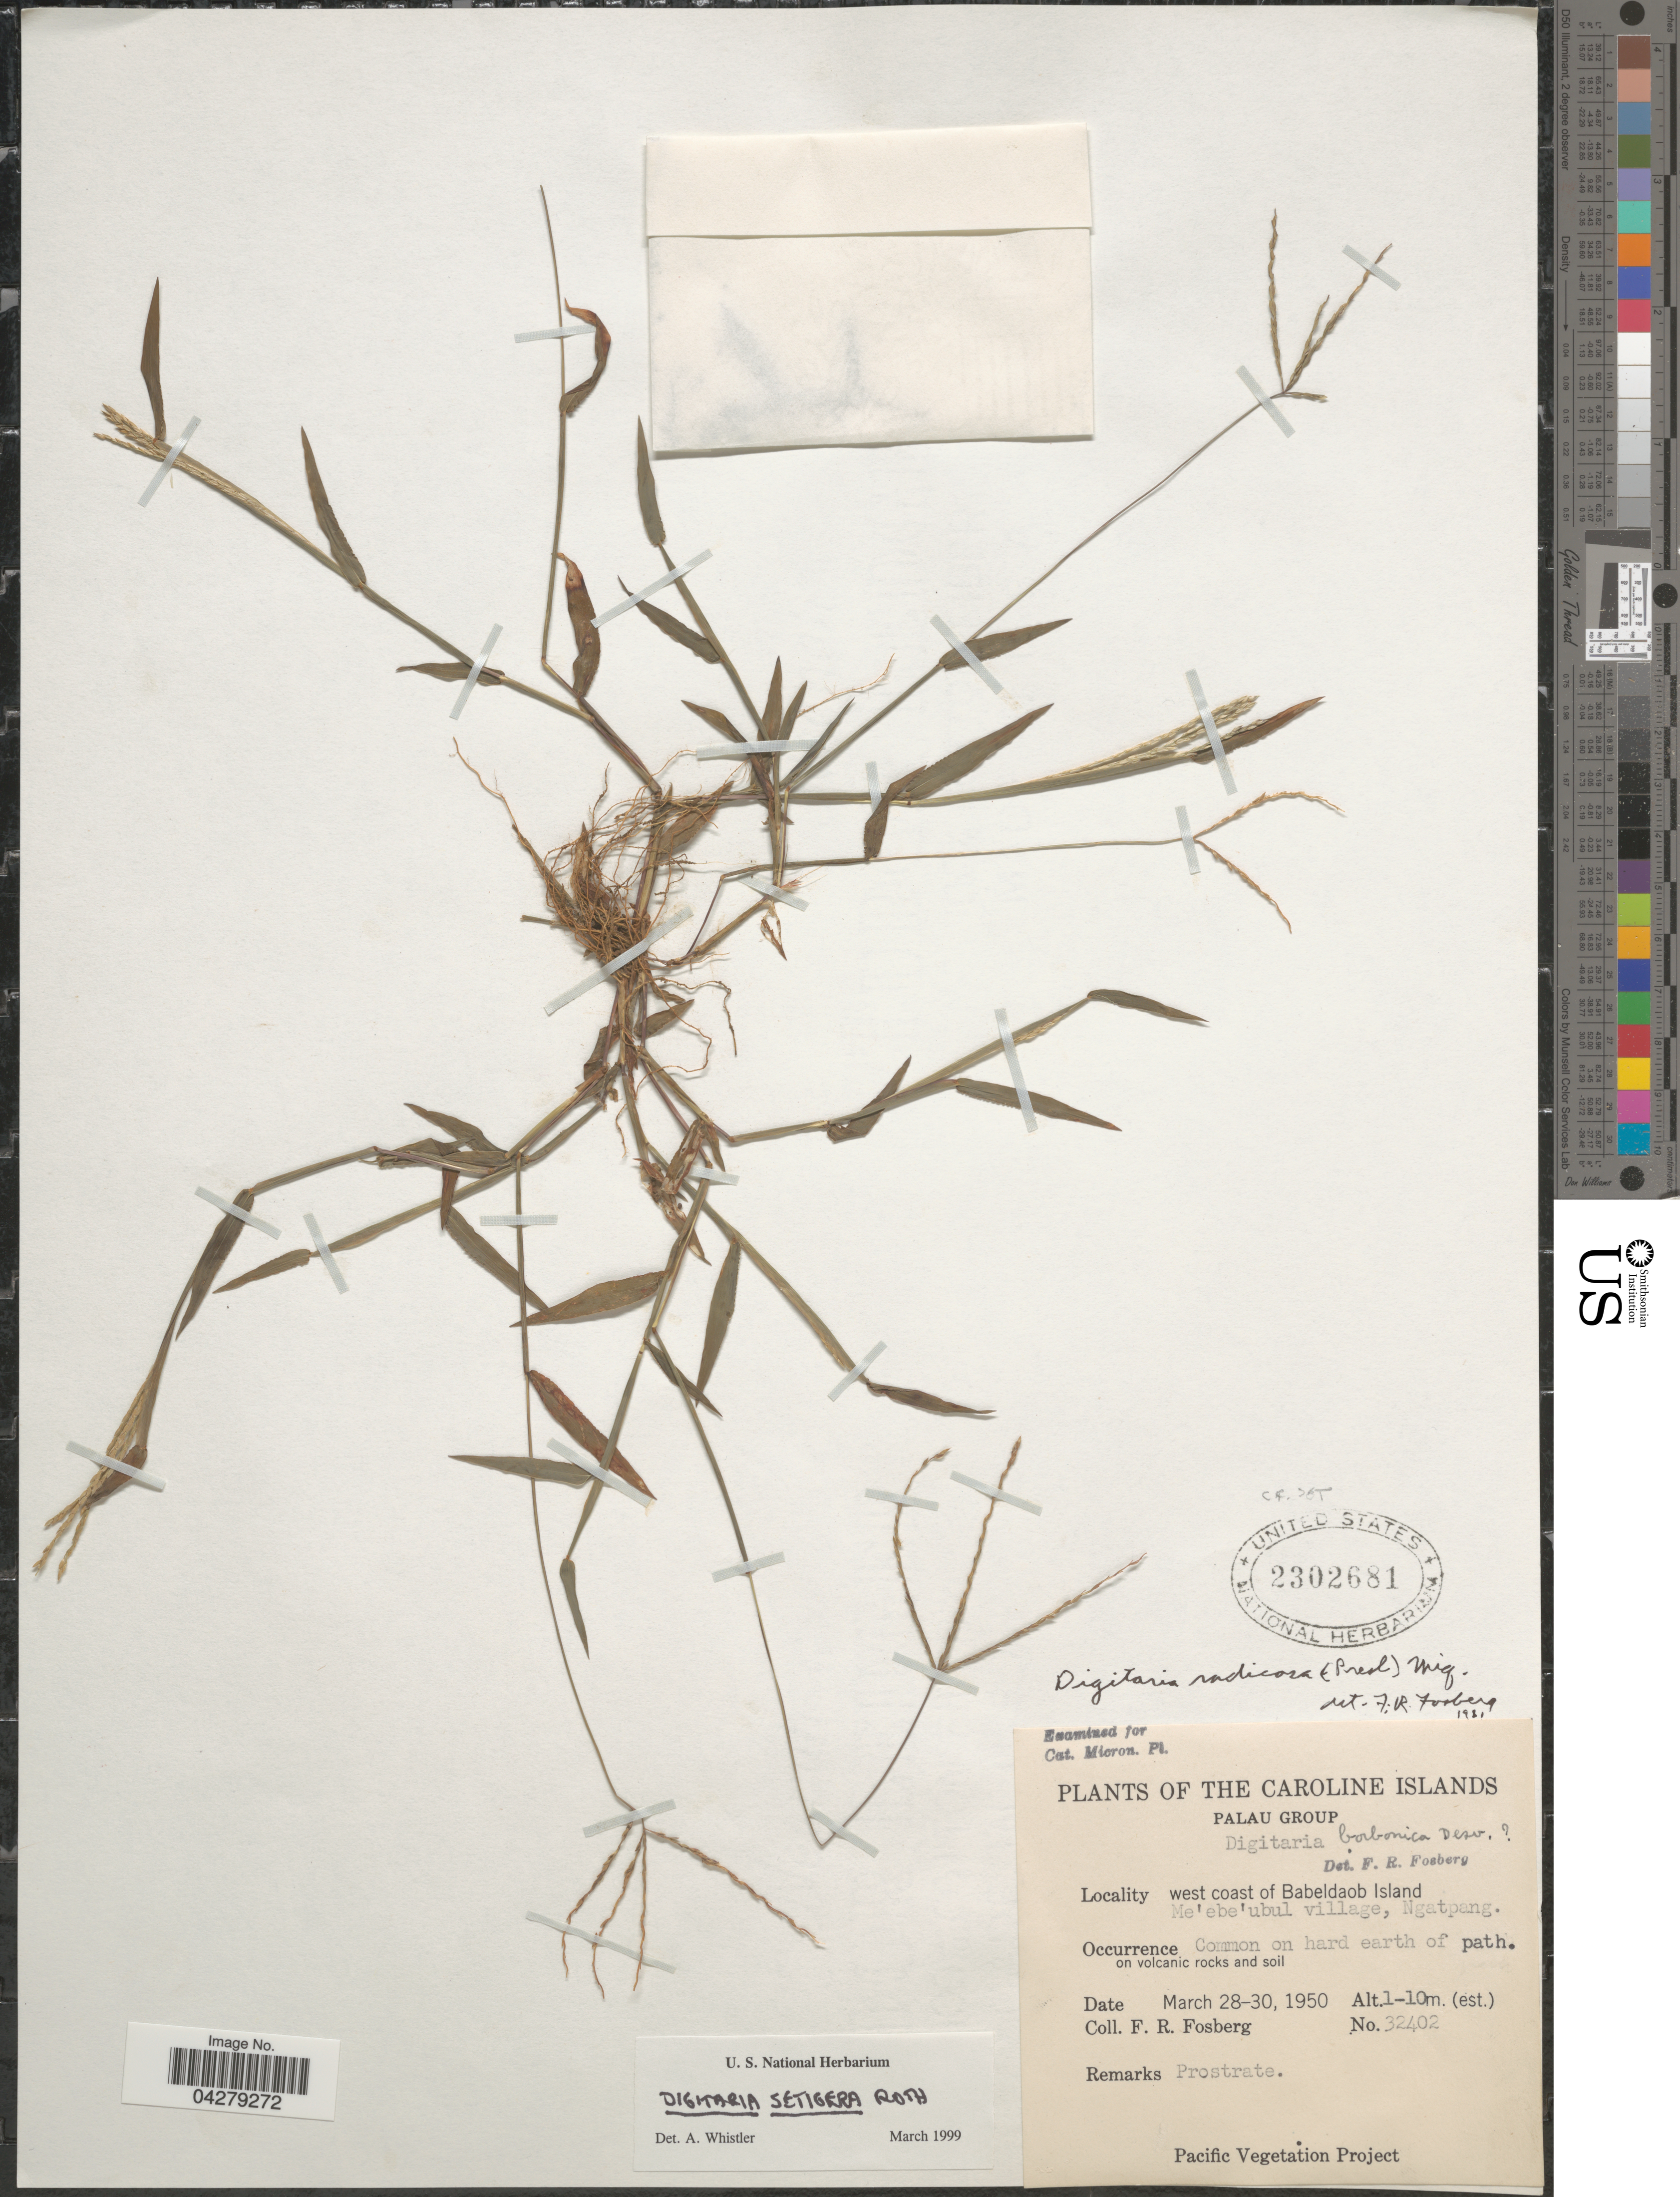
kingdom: Plantae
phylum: Tracheophyta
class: Liliopsida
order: Poales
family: Poaceae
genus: Digitaria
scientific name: Digitaria setigera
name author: Roth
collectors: F. R. Fosberg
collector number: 32402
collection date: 1950-03-28/1950-03-30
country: Palau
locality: The Caroline Islands. Palau Group. West coast of Babeldaob Island. Me'ebe'ubul village. Ngatpang.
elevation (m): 1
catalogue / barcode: US 2302681